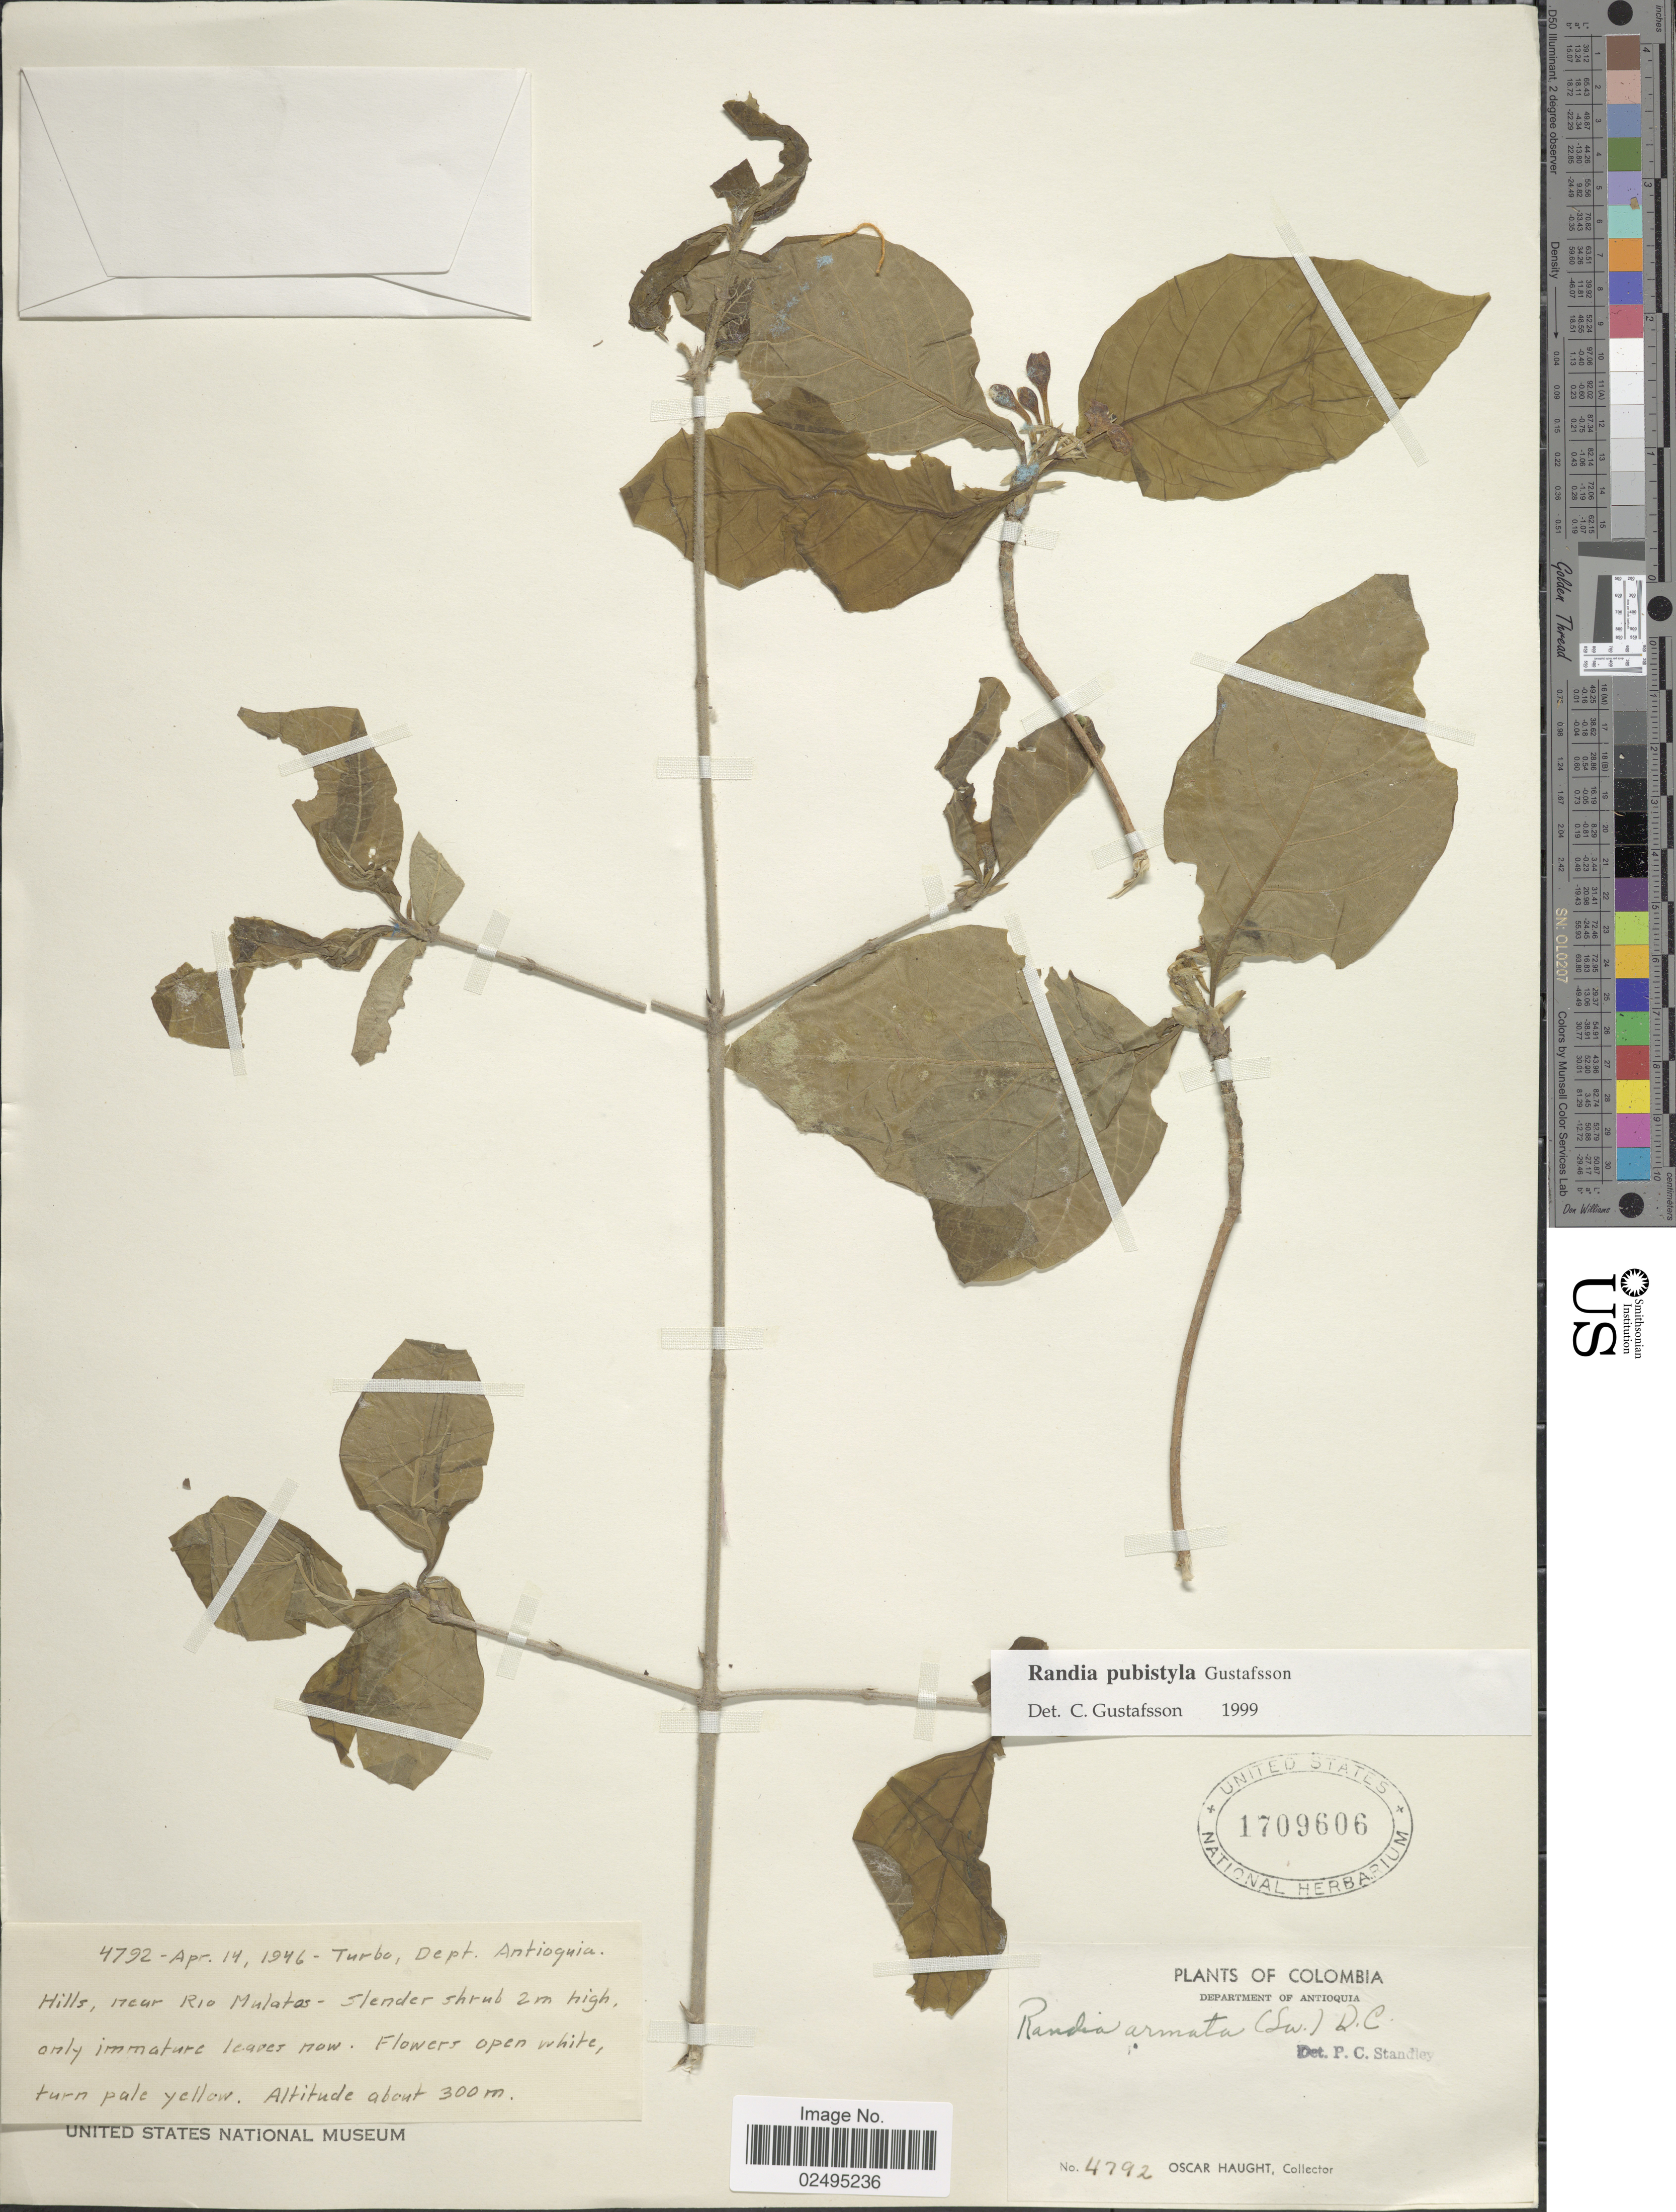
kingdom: Plantae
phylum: Tracheophyta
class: Magnoliopsida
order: Gentianales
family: Rubiaceae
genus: Randia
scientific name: Randia pubistyla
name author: C. Gust.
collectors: O. L. Haught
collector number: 4792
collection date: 1946-04-14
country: Colombia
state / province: Antioquia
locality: Dept. Antioquia, Hills, near Rio Mulatas, Department of Antioquia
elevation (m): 300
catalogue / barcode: US 1709606